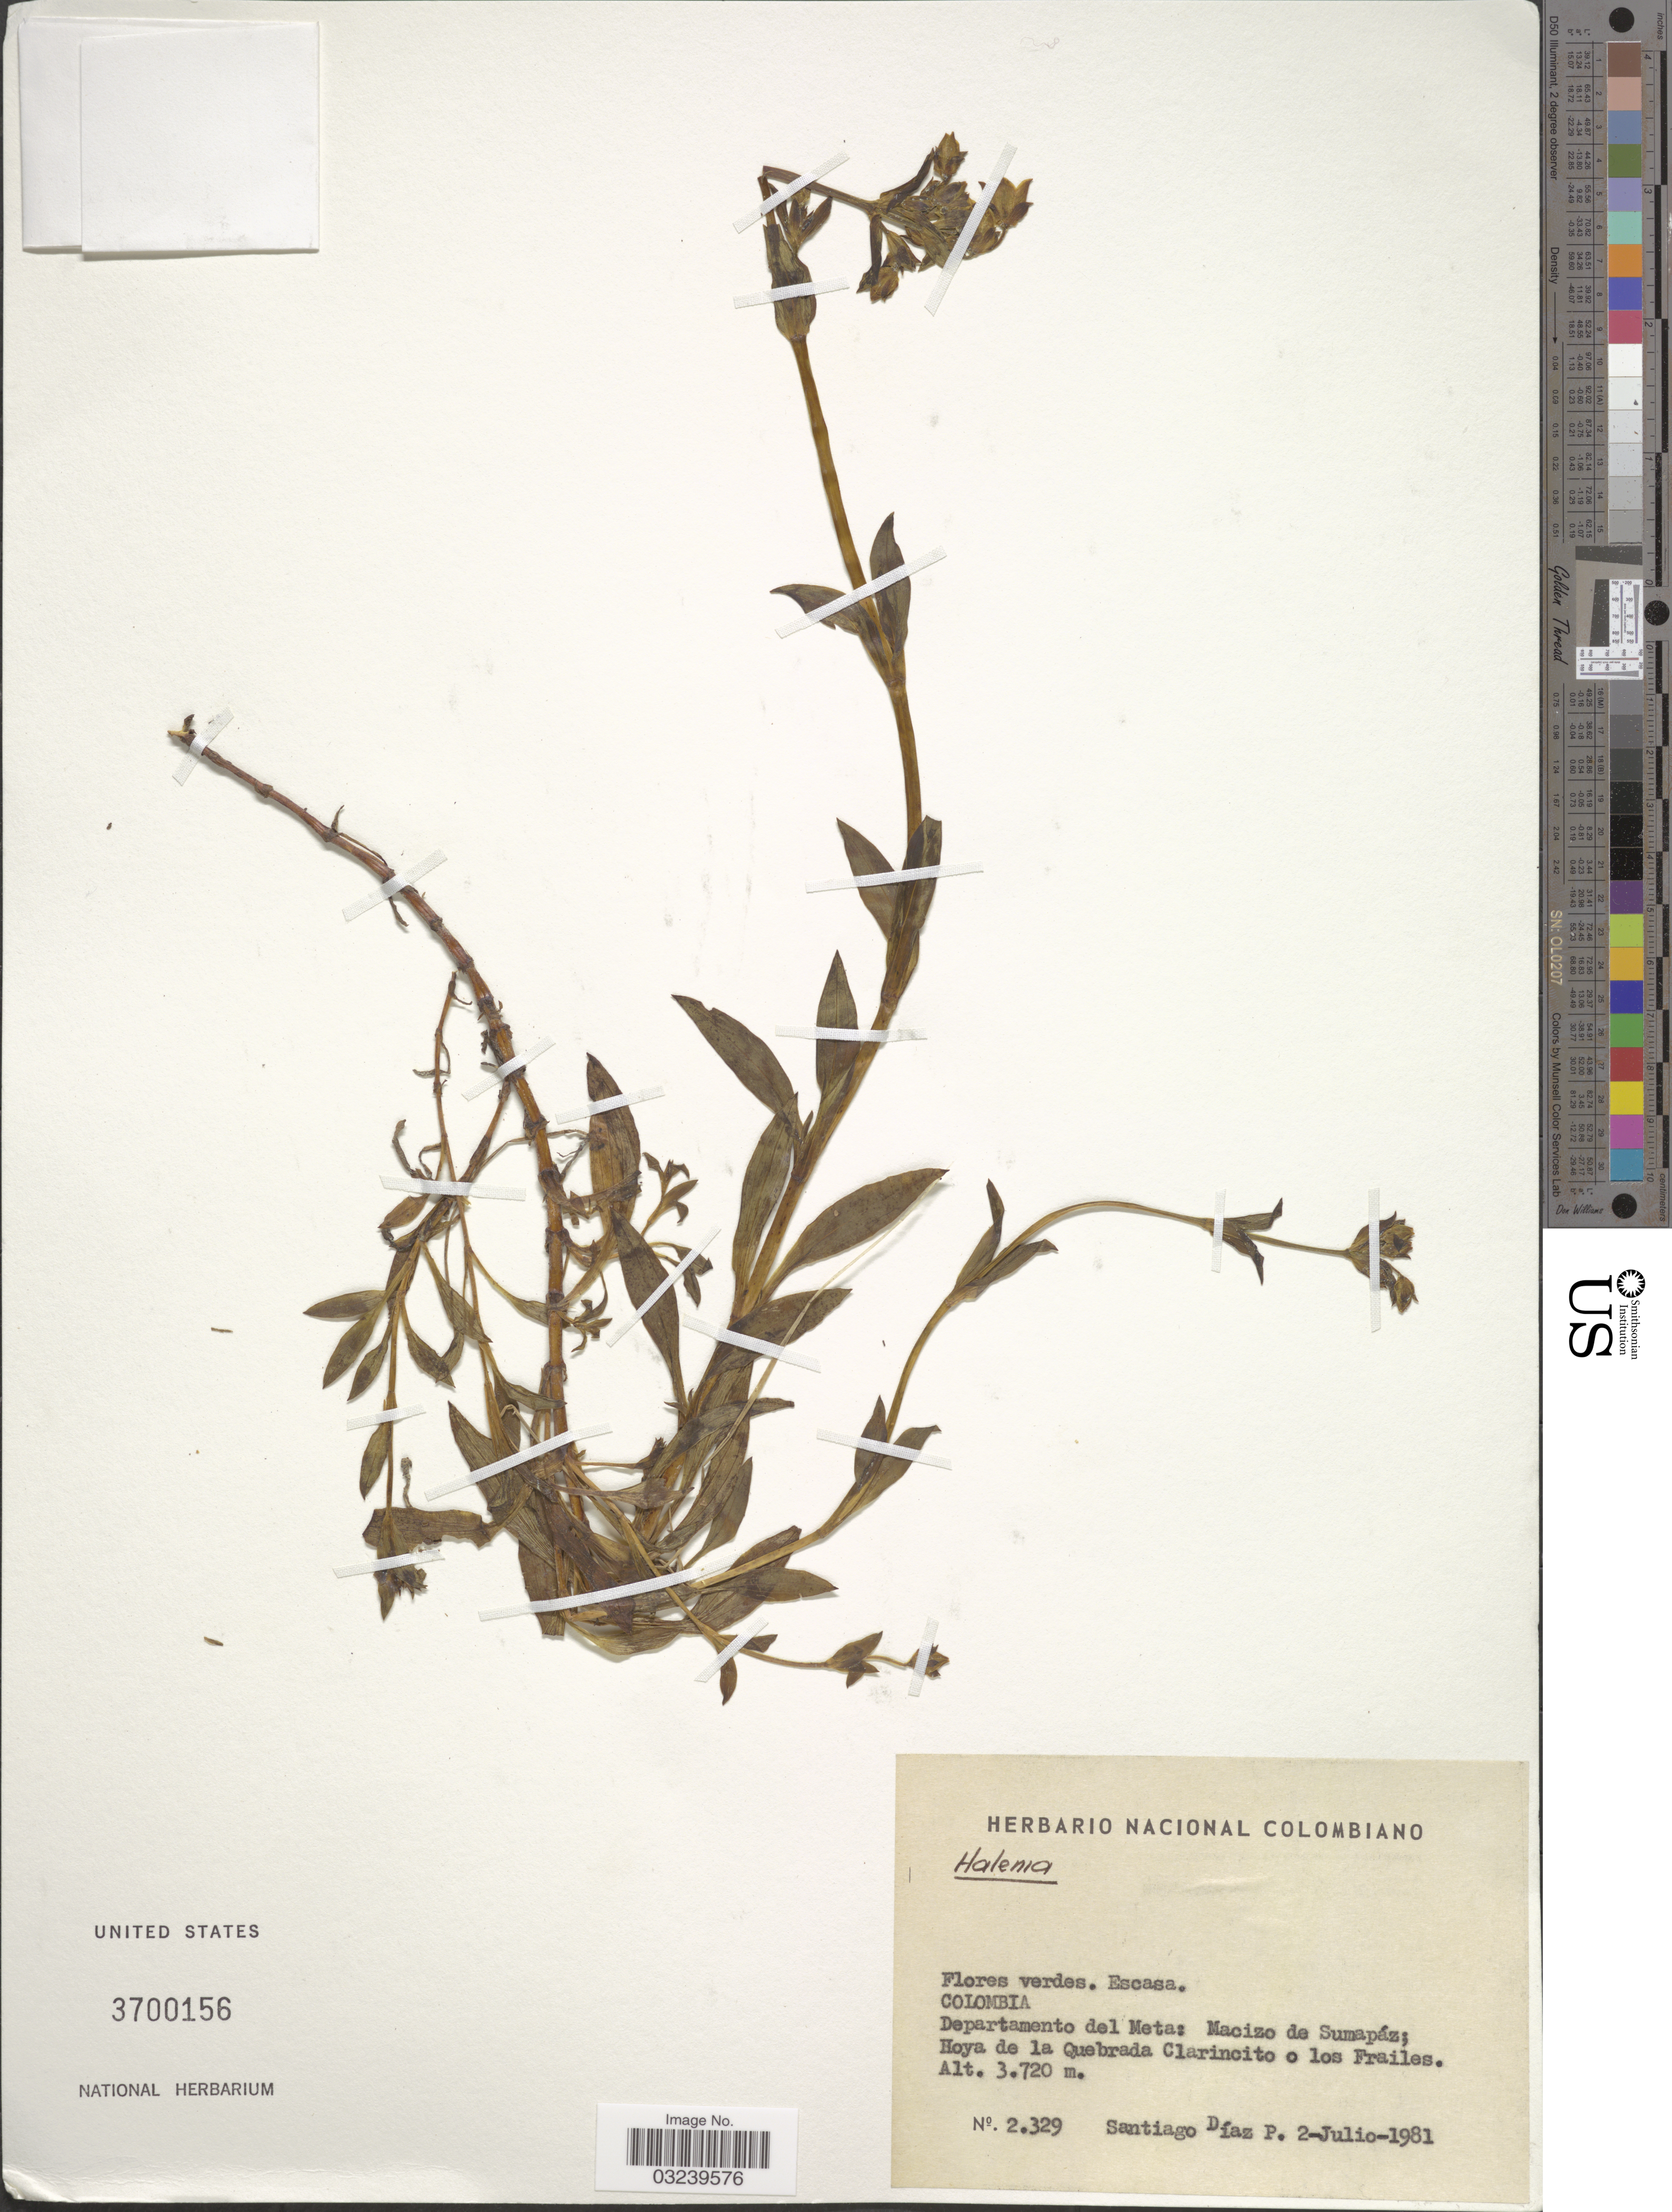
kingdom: Plantae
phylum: Tracheophyta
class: Magnoliopsida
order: Gentianales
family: Gentianaceae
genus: Halenia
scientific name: Halenia sp.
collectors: S. Diaz P.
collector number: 2329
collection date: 1981-07-02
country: Colombia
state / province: Meta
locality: Departamento del Meta: Macizo de Sumapáz; Hoya de la Quebrada Clarincito o los Frailes.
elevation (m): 3720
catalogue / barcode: US 3700156